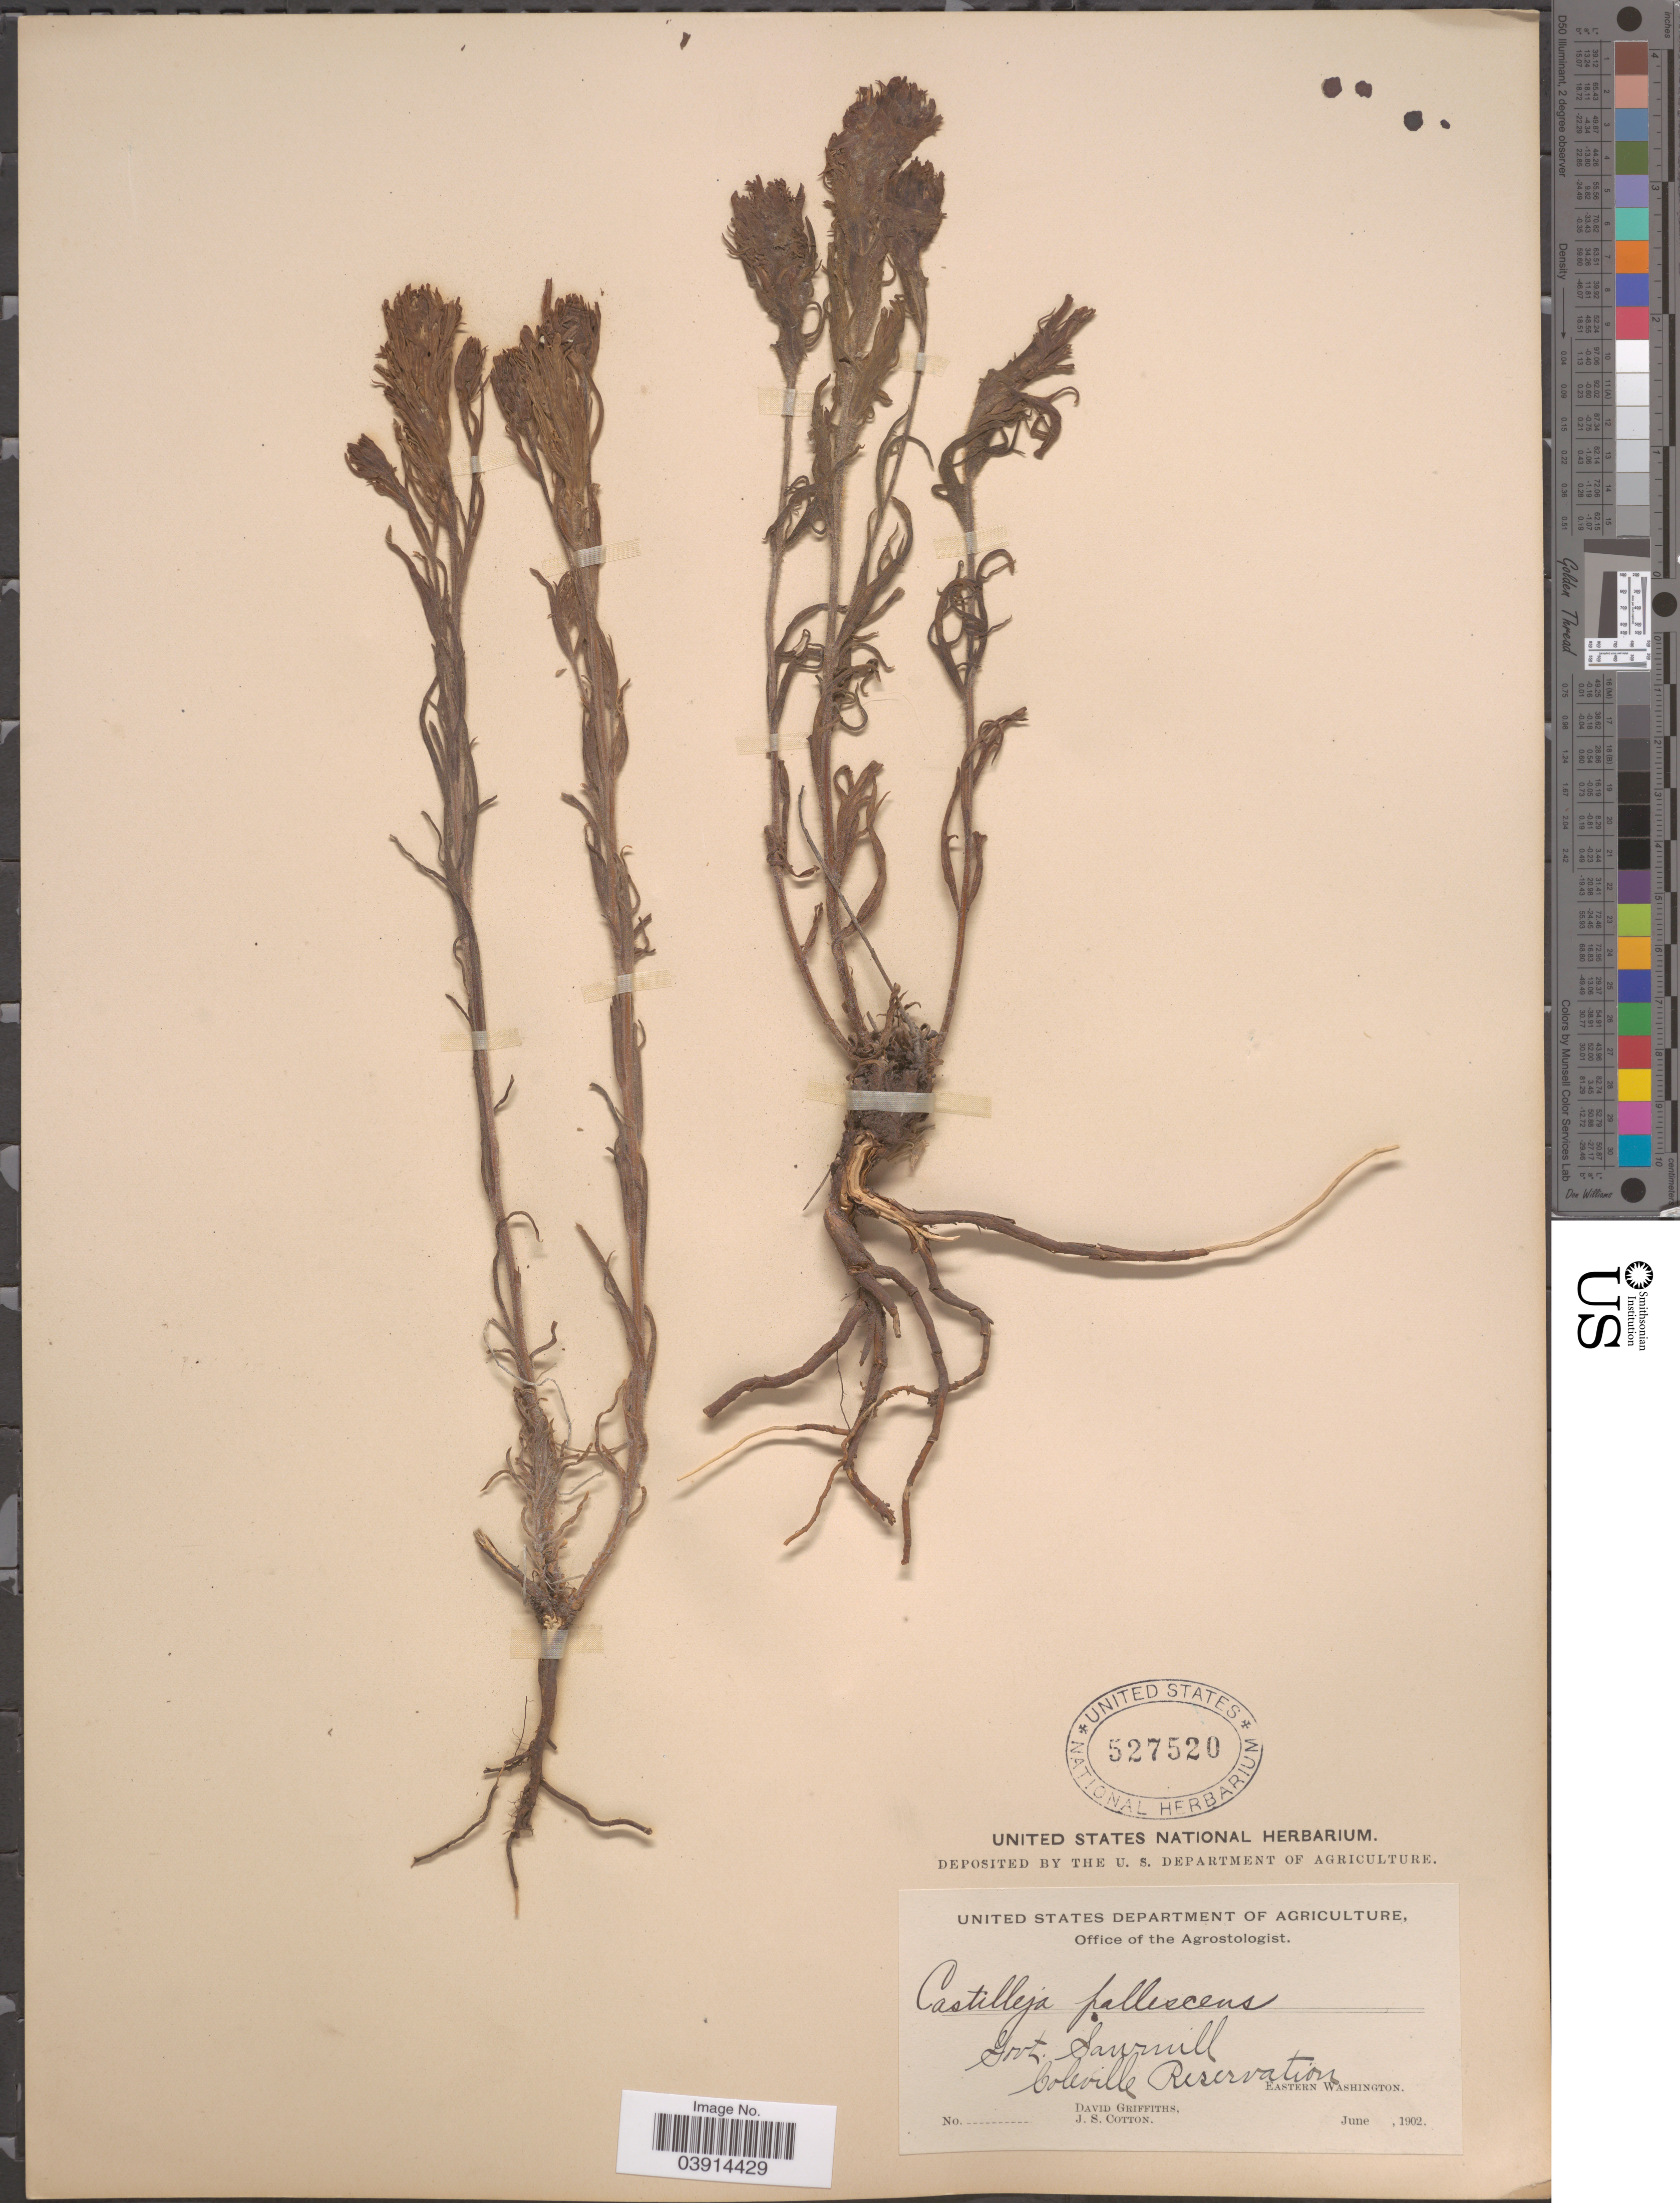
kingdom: Plantae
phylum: Tracheophyta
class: Magnoliopsida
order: Lamiales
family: Orobanchaceae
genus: Castilleja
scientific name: Castilleja thompsonii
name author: Pennell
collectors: D. Griffiths & J. S. Cotton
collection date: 1902-06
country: United States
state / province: Washington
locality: Govt. Sawmill. Coleville Reservation. Eastern Washington.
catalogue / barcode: US 527520